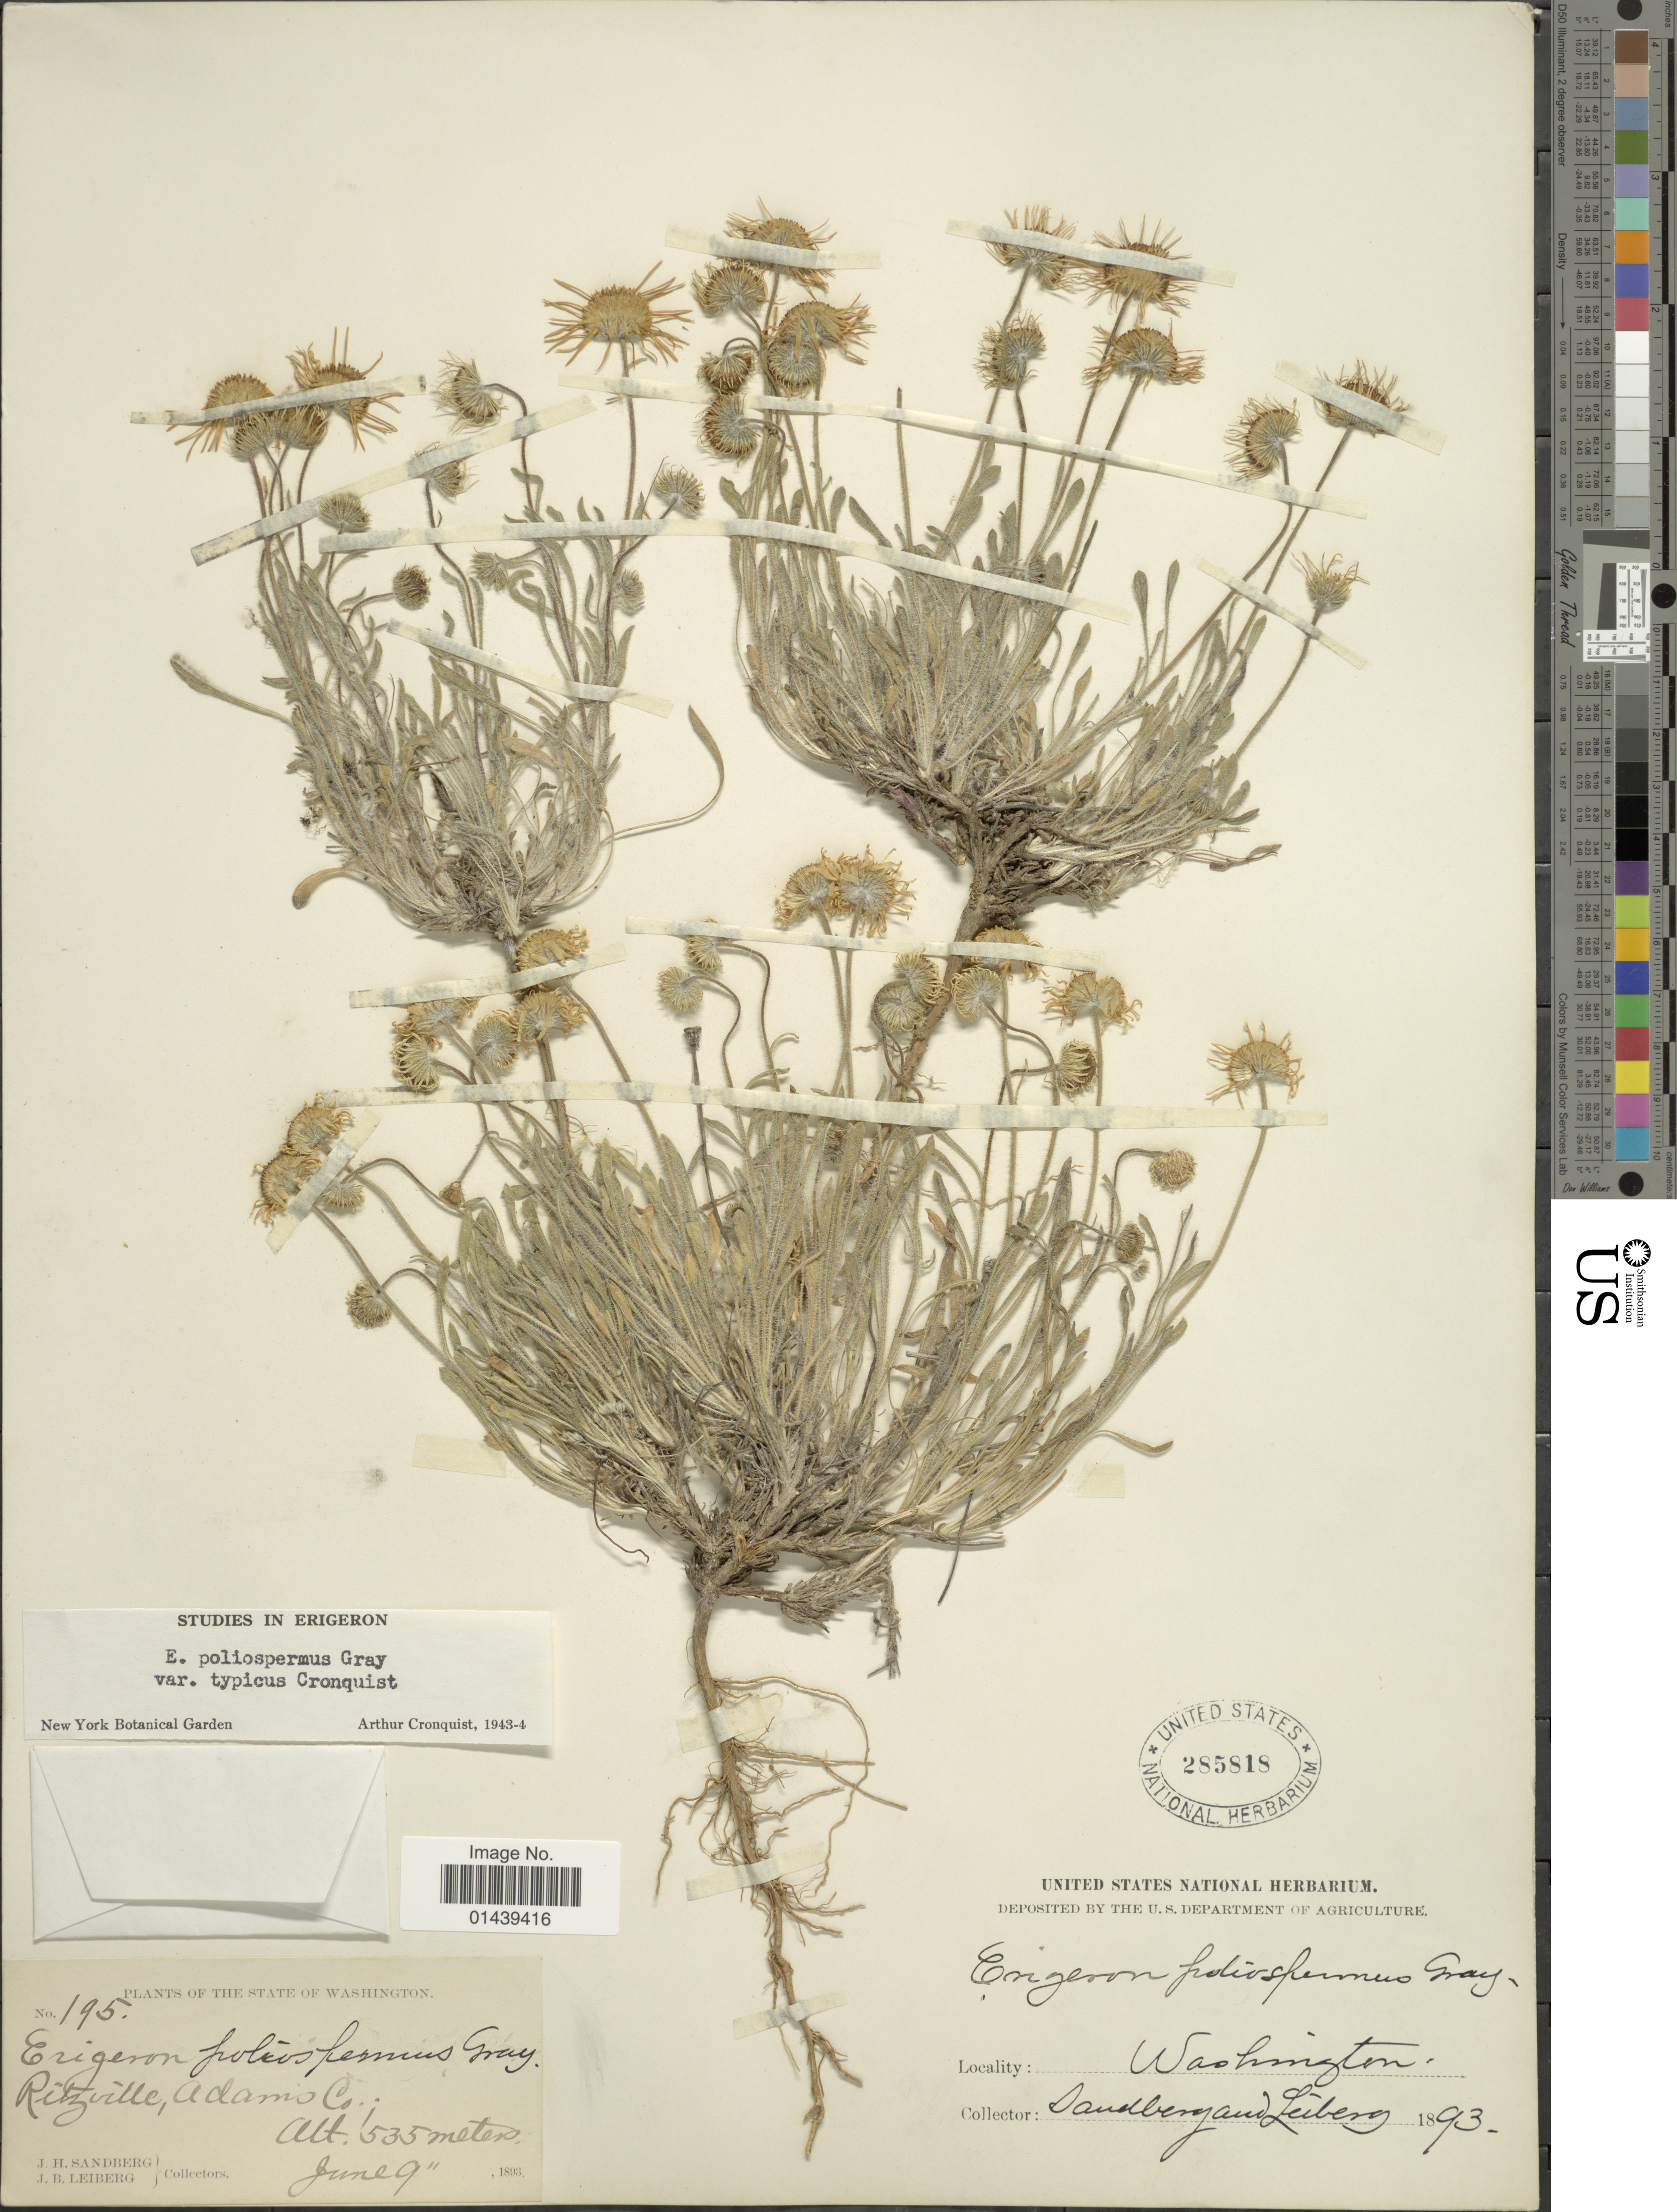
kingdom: Plantae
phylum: Tracheophyta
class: Magnoliopsida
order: Asterales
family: Asteraceae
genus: Erigeron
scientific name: Erigeron poliospermus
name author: A. Gray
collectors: J. H. Sandberg & J. B. Leiberg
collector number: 195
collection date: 1893-06-09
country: United States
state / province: Washington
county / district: Adams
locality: Ritzville, Adams Co.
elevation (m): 535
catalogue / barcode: US 285818